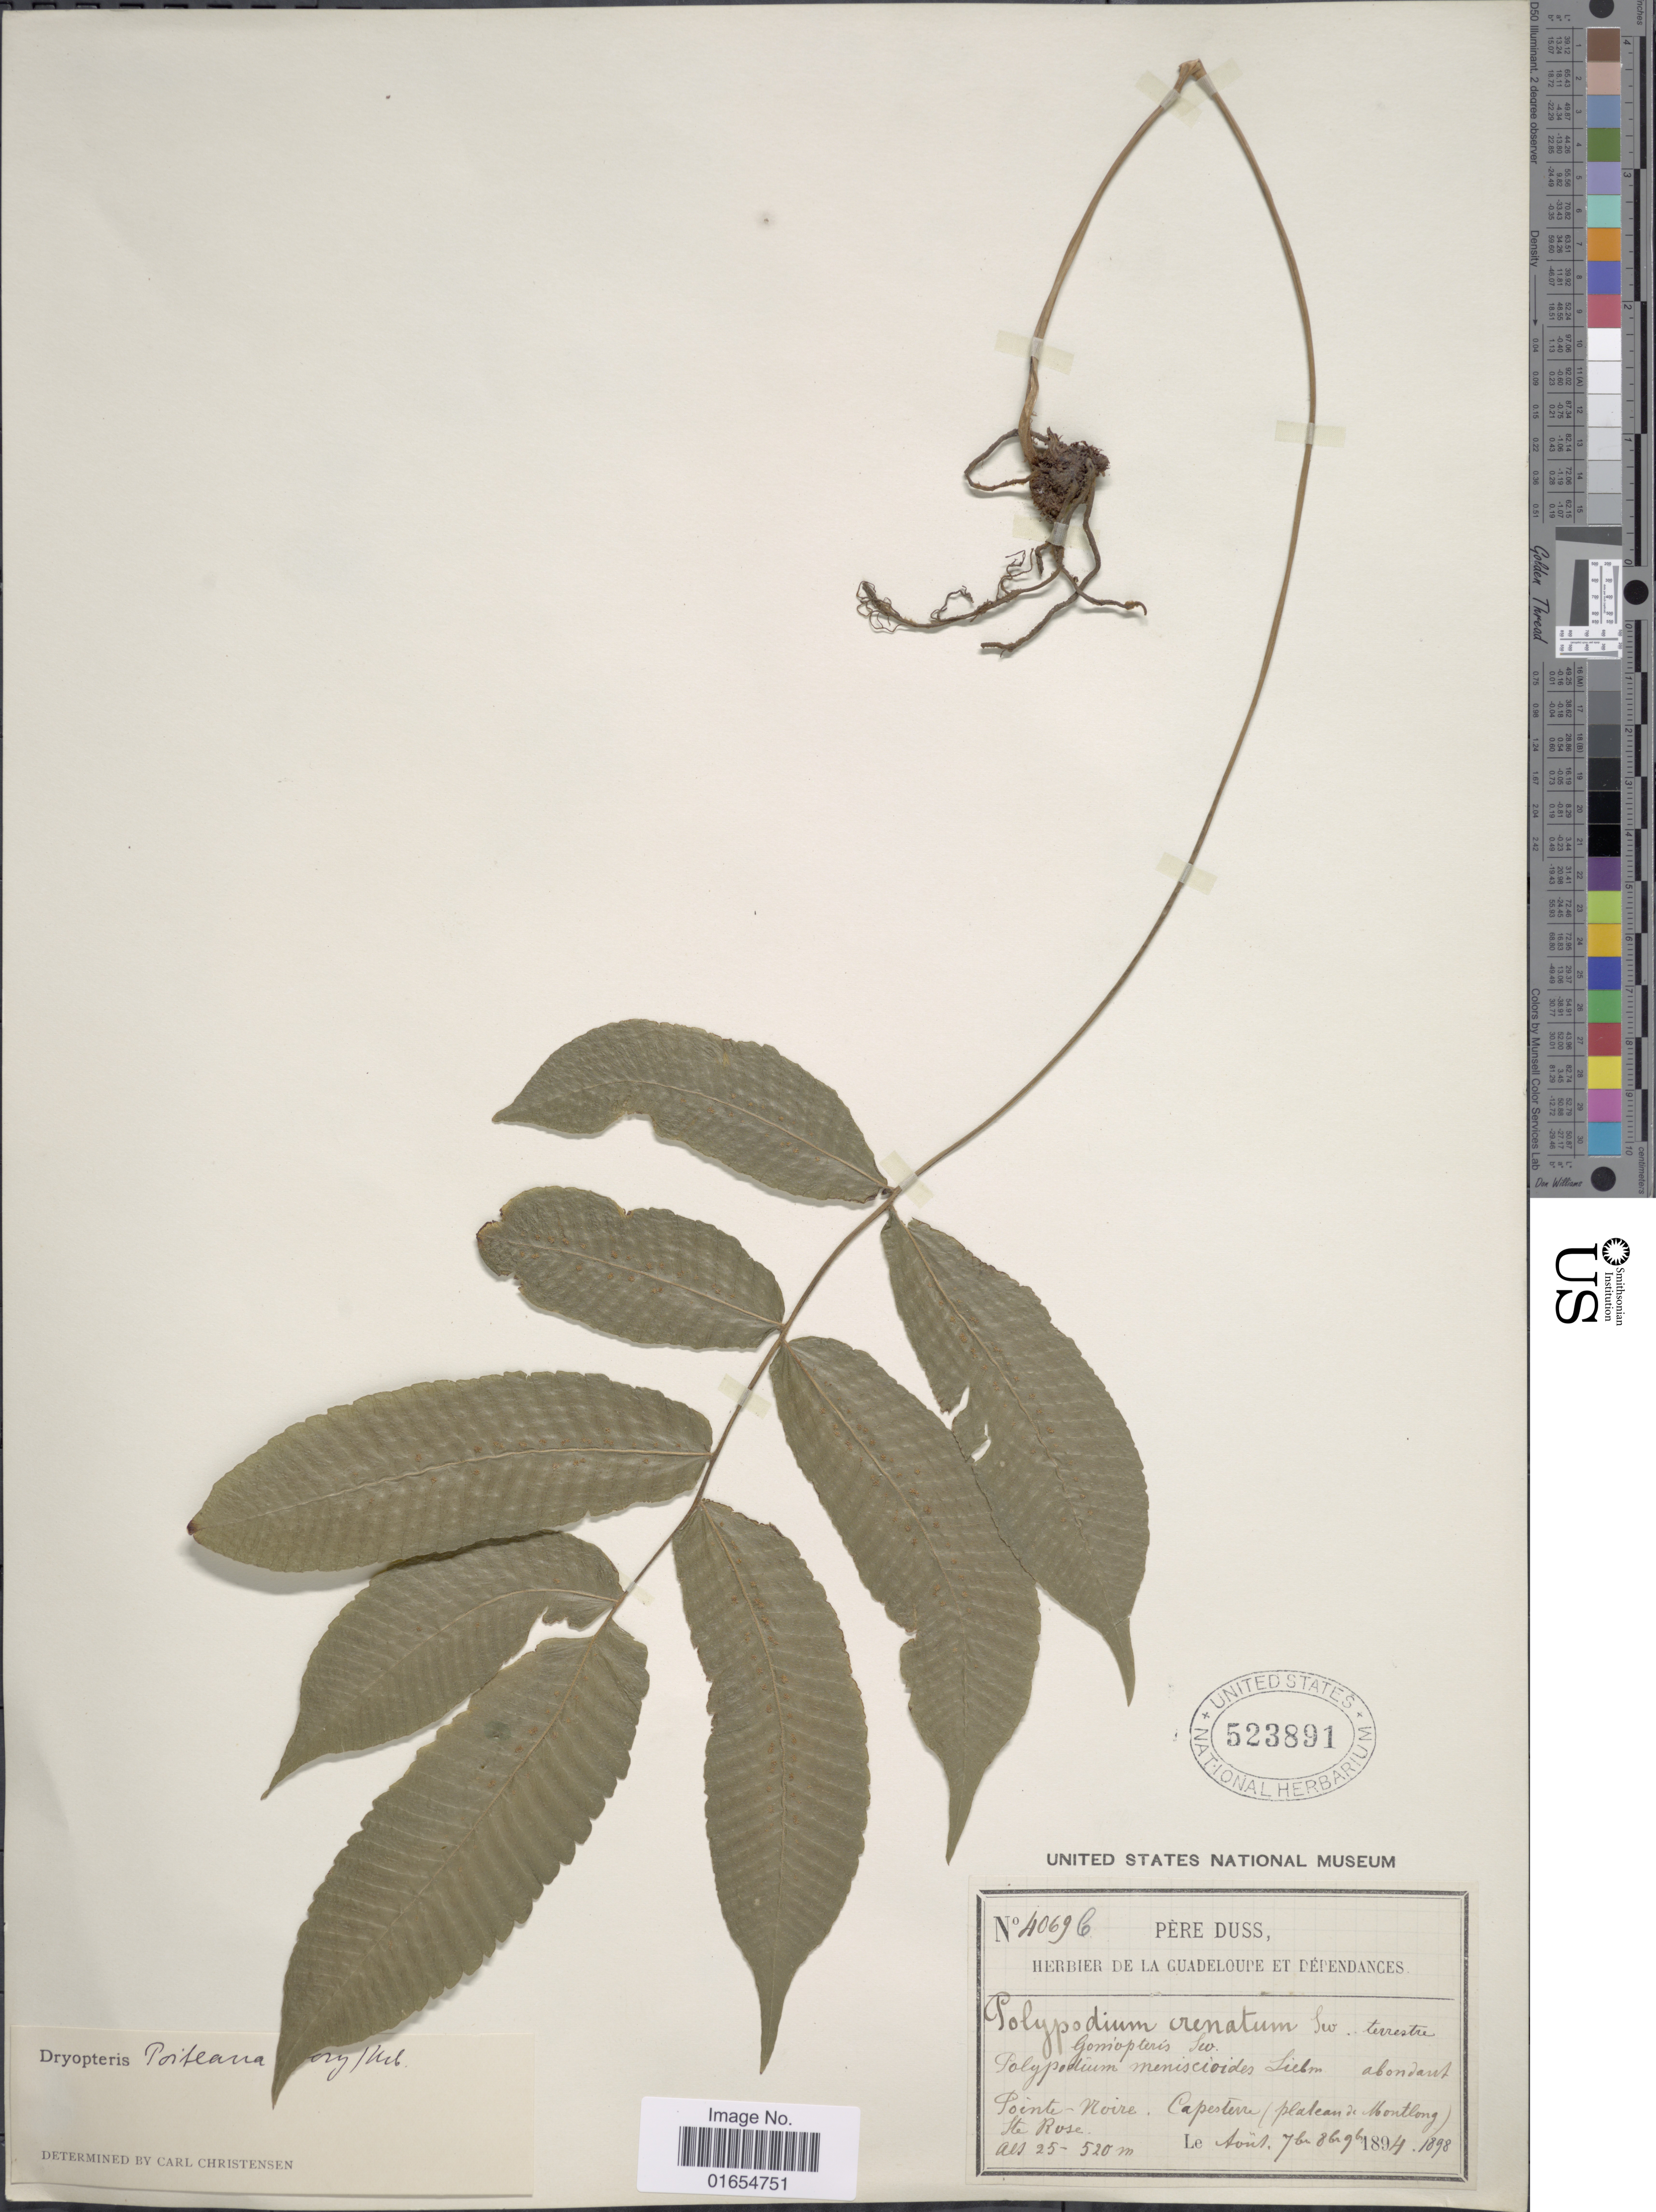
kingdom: Plantae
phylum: Tracheophyta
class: Polypodiopsida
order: Polypodiales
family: Thelypteridaceae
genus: Goniopteris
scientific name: Goniopteris poiteana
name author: (Bory) Ching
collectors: Père Duss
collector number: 4069C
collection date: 1894-08/1898-02-09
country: Guadeloupe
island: Leeward Is.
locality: Pointe-Noire, Capesterre (Plateau de Montlong) Ste. Rose.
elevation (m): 25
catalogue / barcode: US 523891